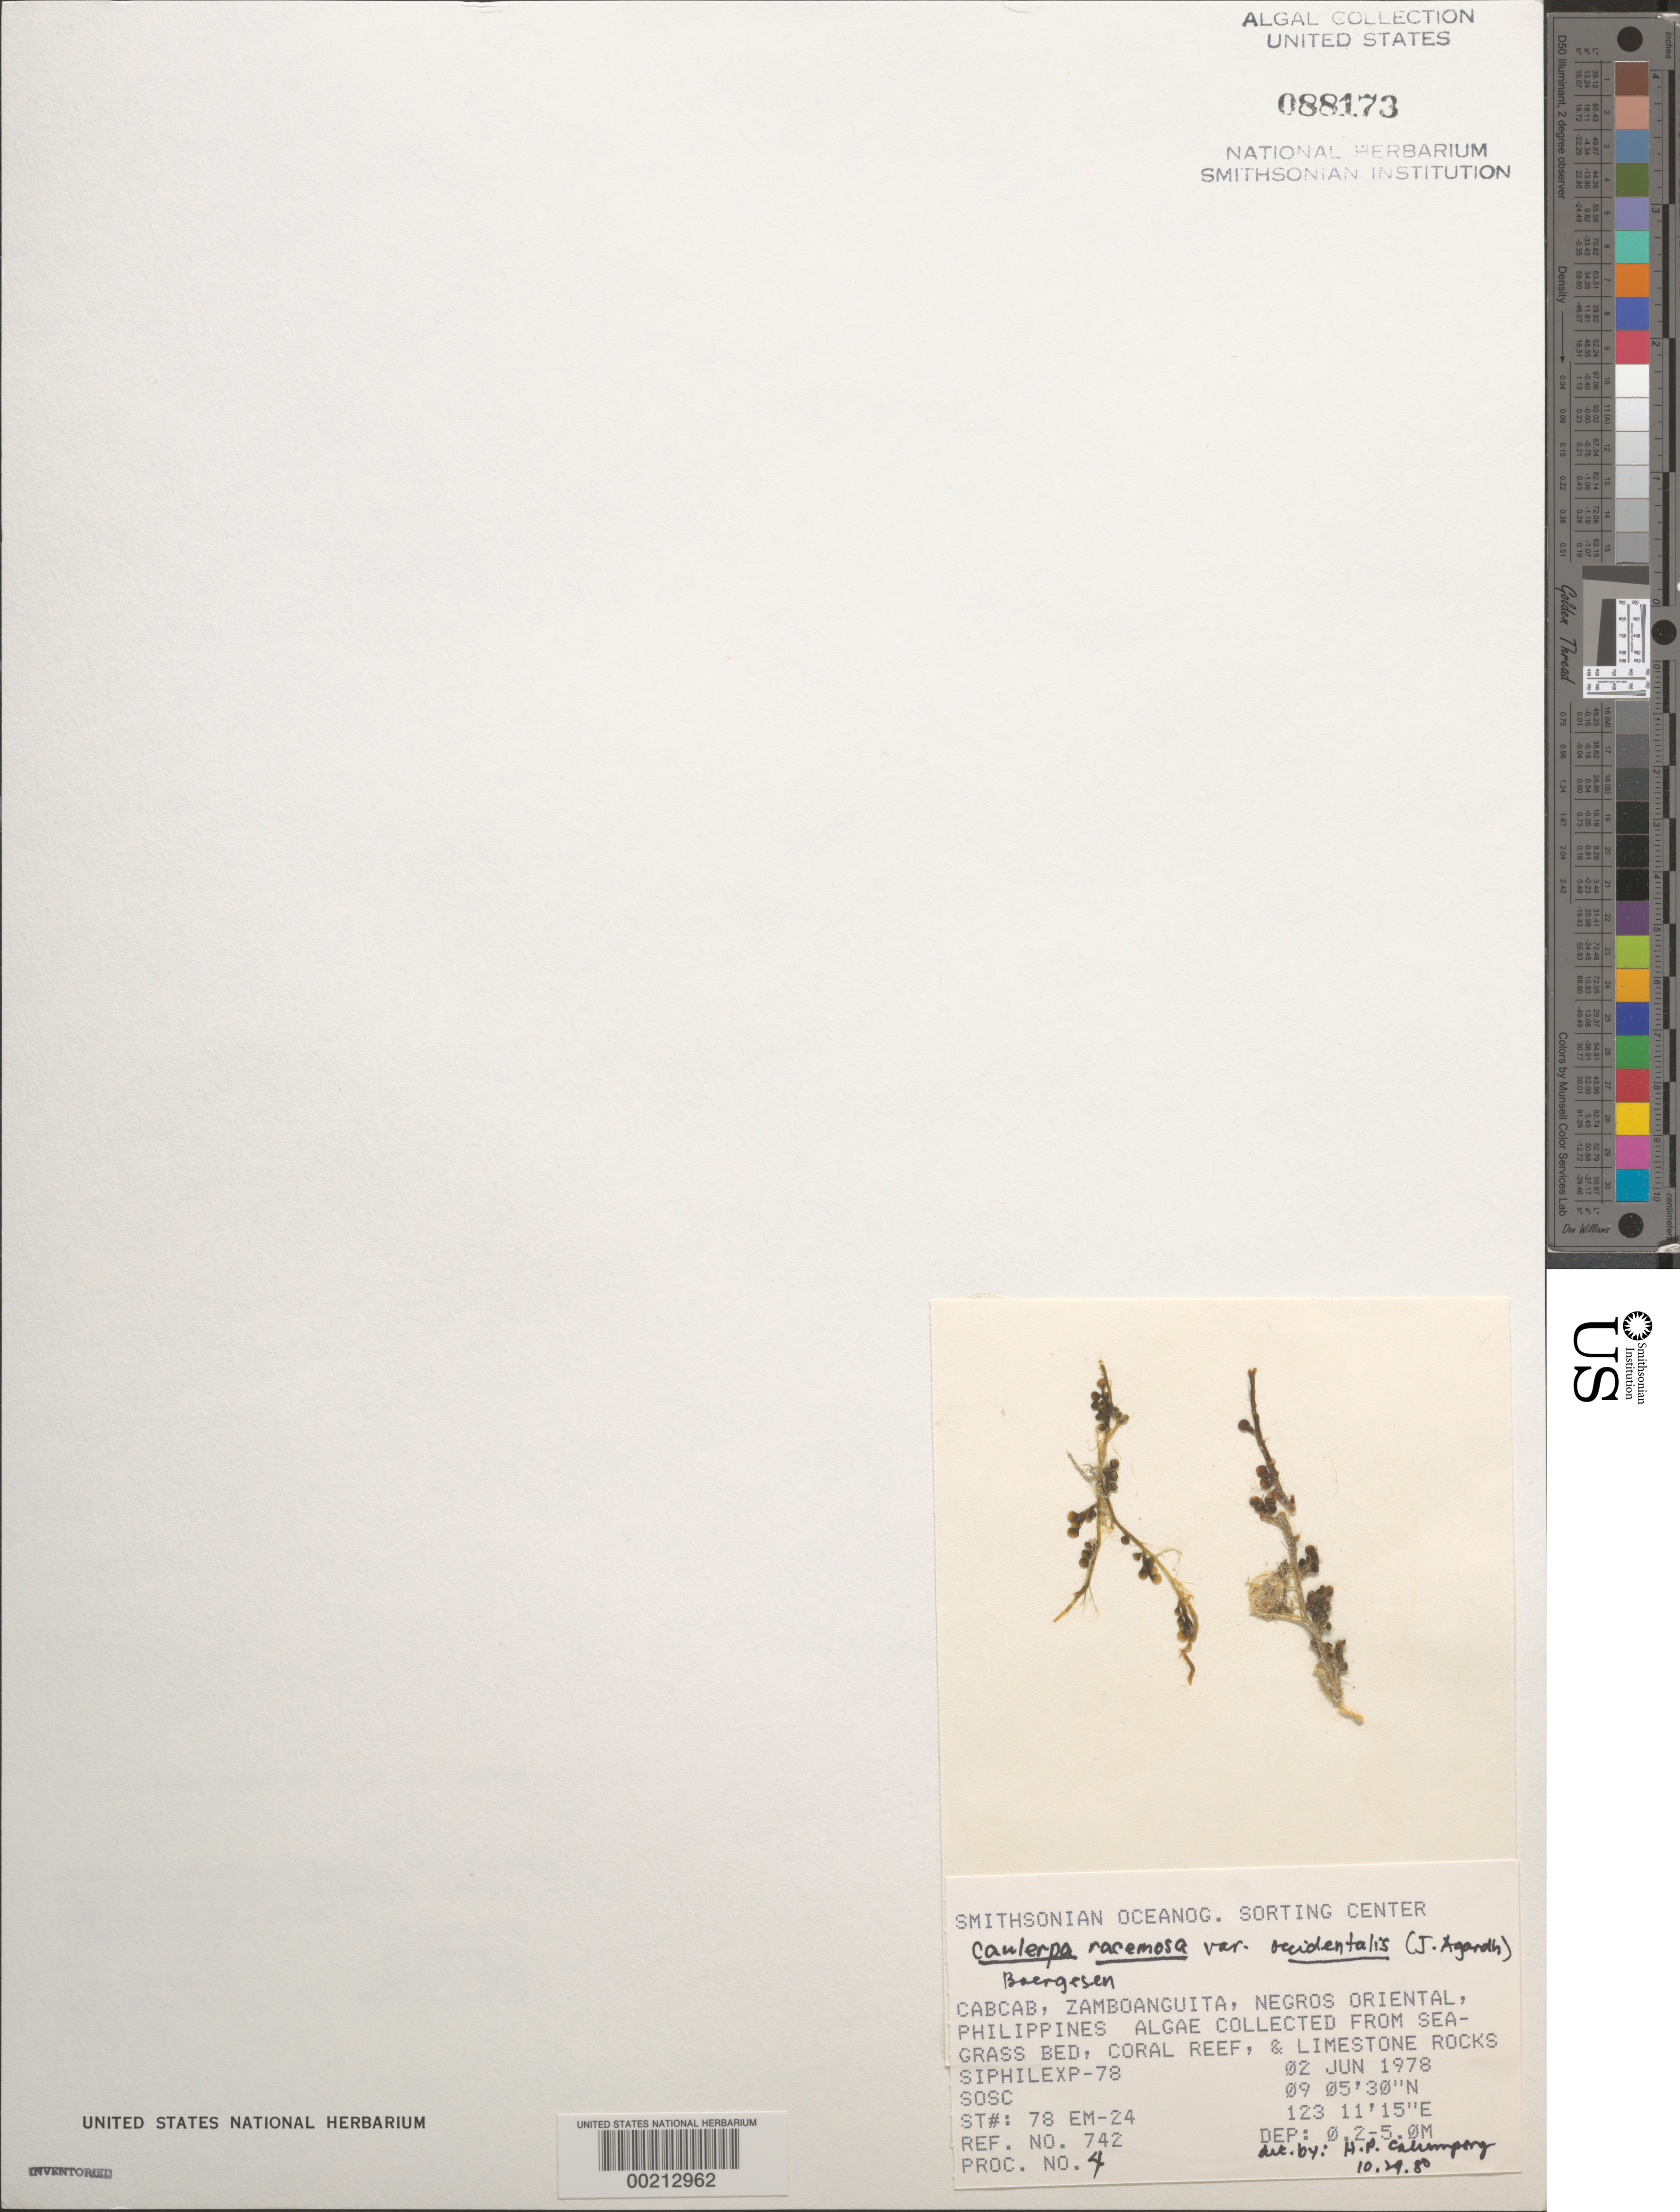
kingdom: Plantae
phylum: Chlorophyta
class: Ulvophyceae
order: Bryopsidales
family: Caulerpaceae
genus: Caulerpa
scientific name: Caulerpa racemosa var. occidentalis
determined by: Calumpong, H. P.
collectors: SOSC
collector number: Station 78 Em-24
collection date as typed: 02 Jun 1978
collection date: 1978-06-02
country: Philippines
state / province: Central Visayas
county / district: Negros Oriental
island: Negros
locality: Cabcab, Zamboanguita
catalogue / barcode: US 88173